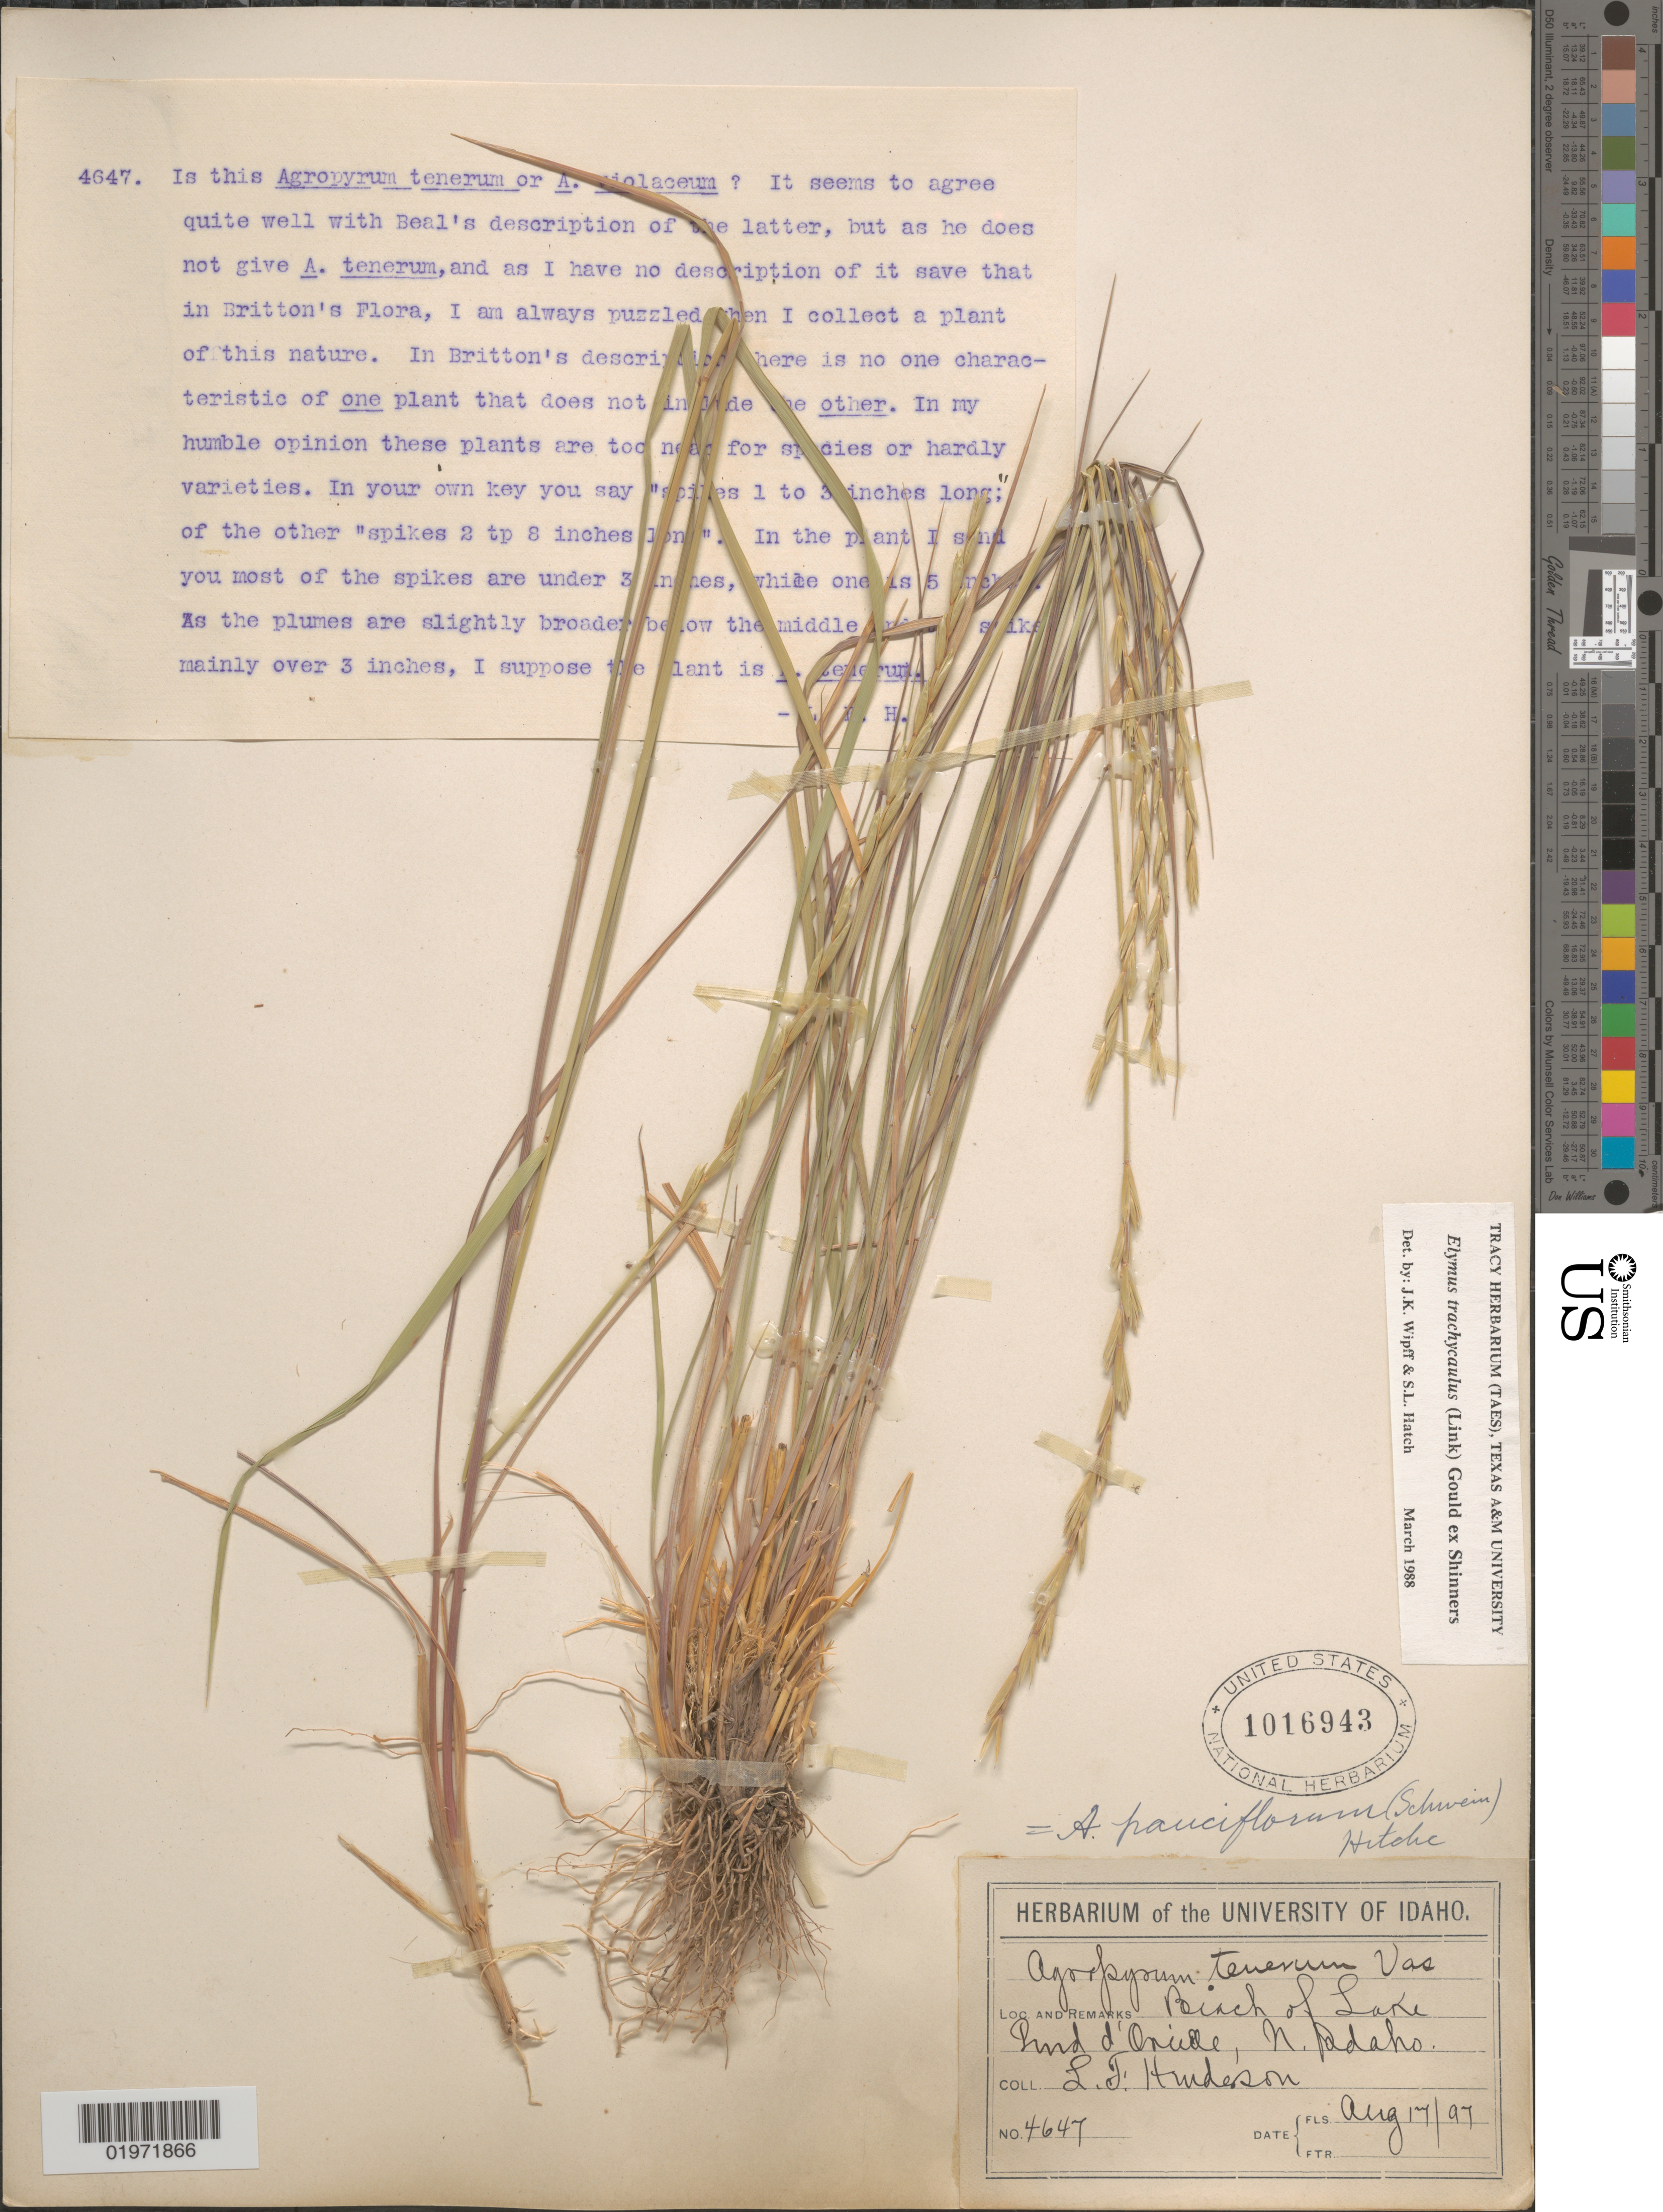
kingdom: Plantae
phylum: Tracheophyta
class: Liliopsida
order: Poales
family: Poaceae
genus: Elymus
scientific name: Elymus trachycaulus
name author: (Link) Gould ex Shinners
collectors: L. Henderson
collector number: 4647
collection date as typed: Transcribed d/m/y: 17/8/97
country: United States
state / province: Idaho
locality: Beach of Lake. Pend d'Oreille, N. Idaho.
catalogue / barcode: US 1016943